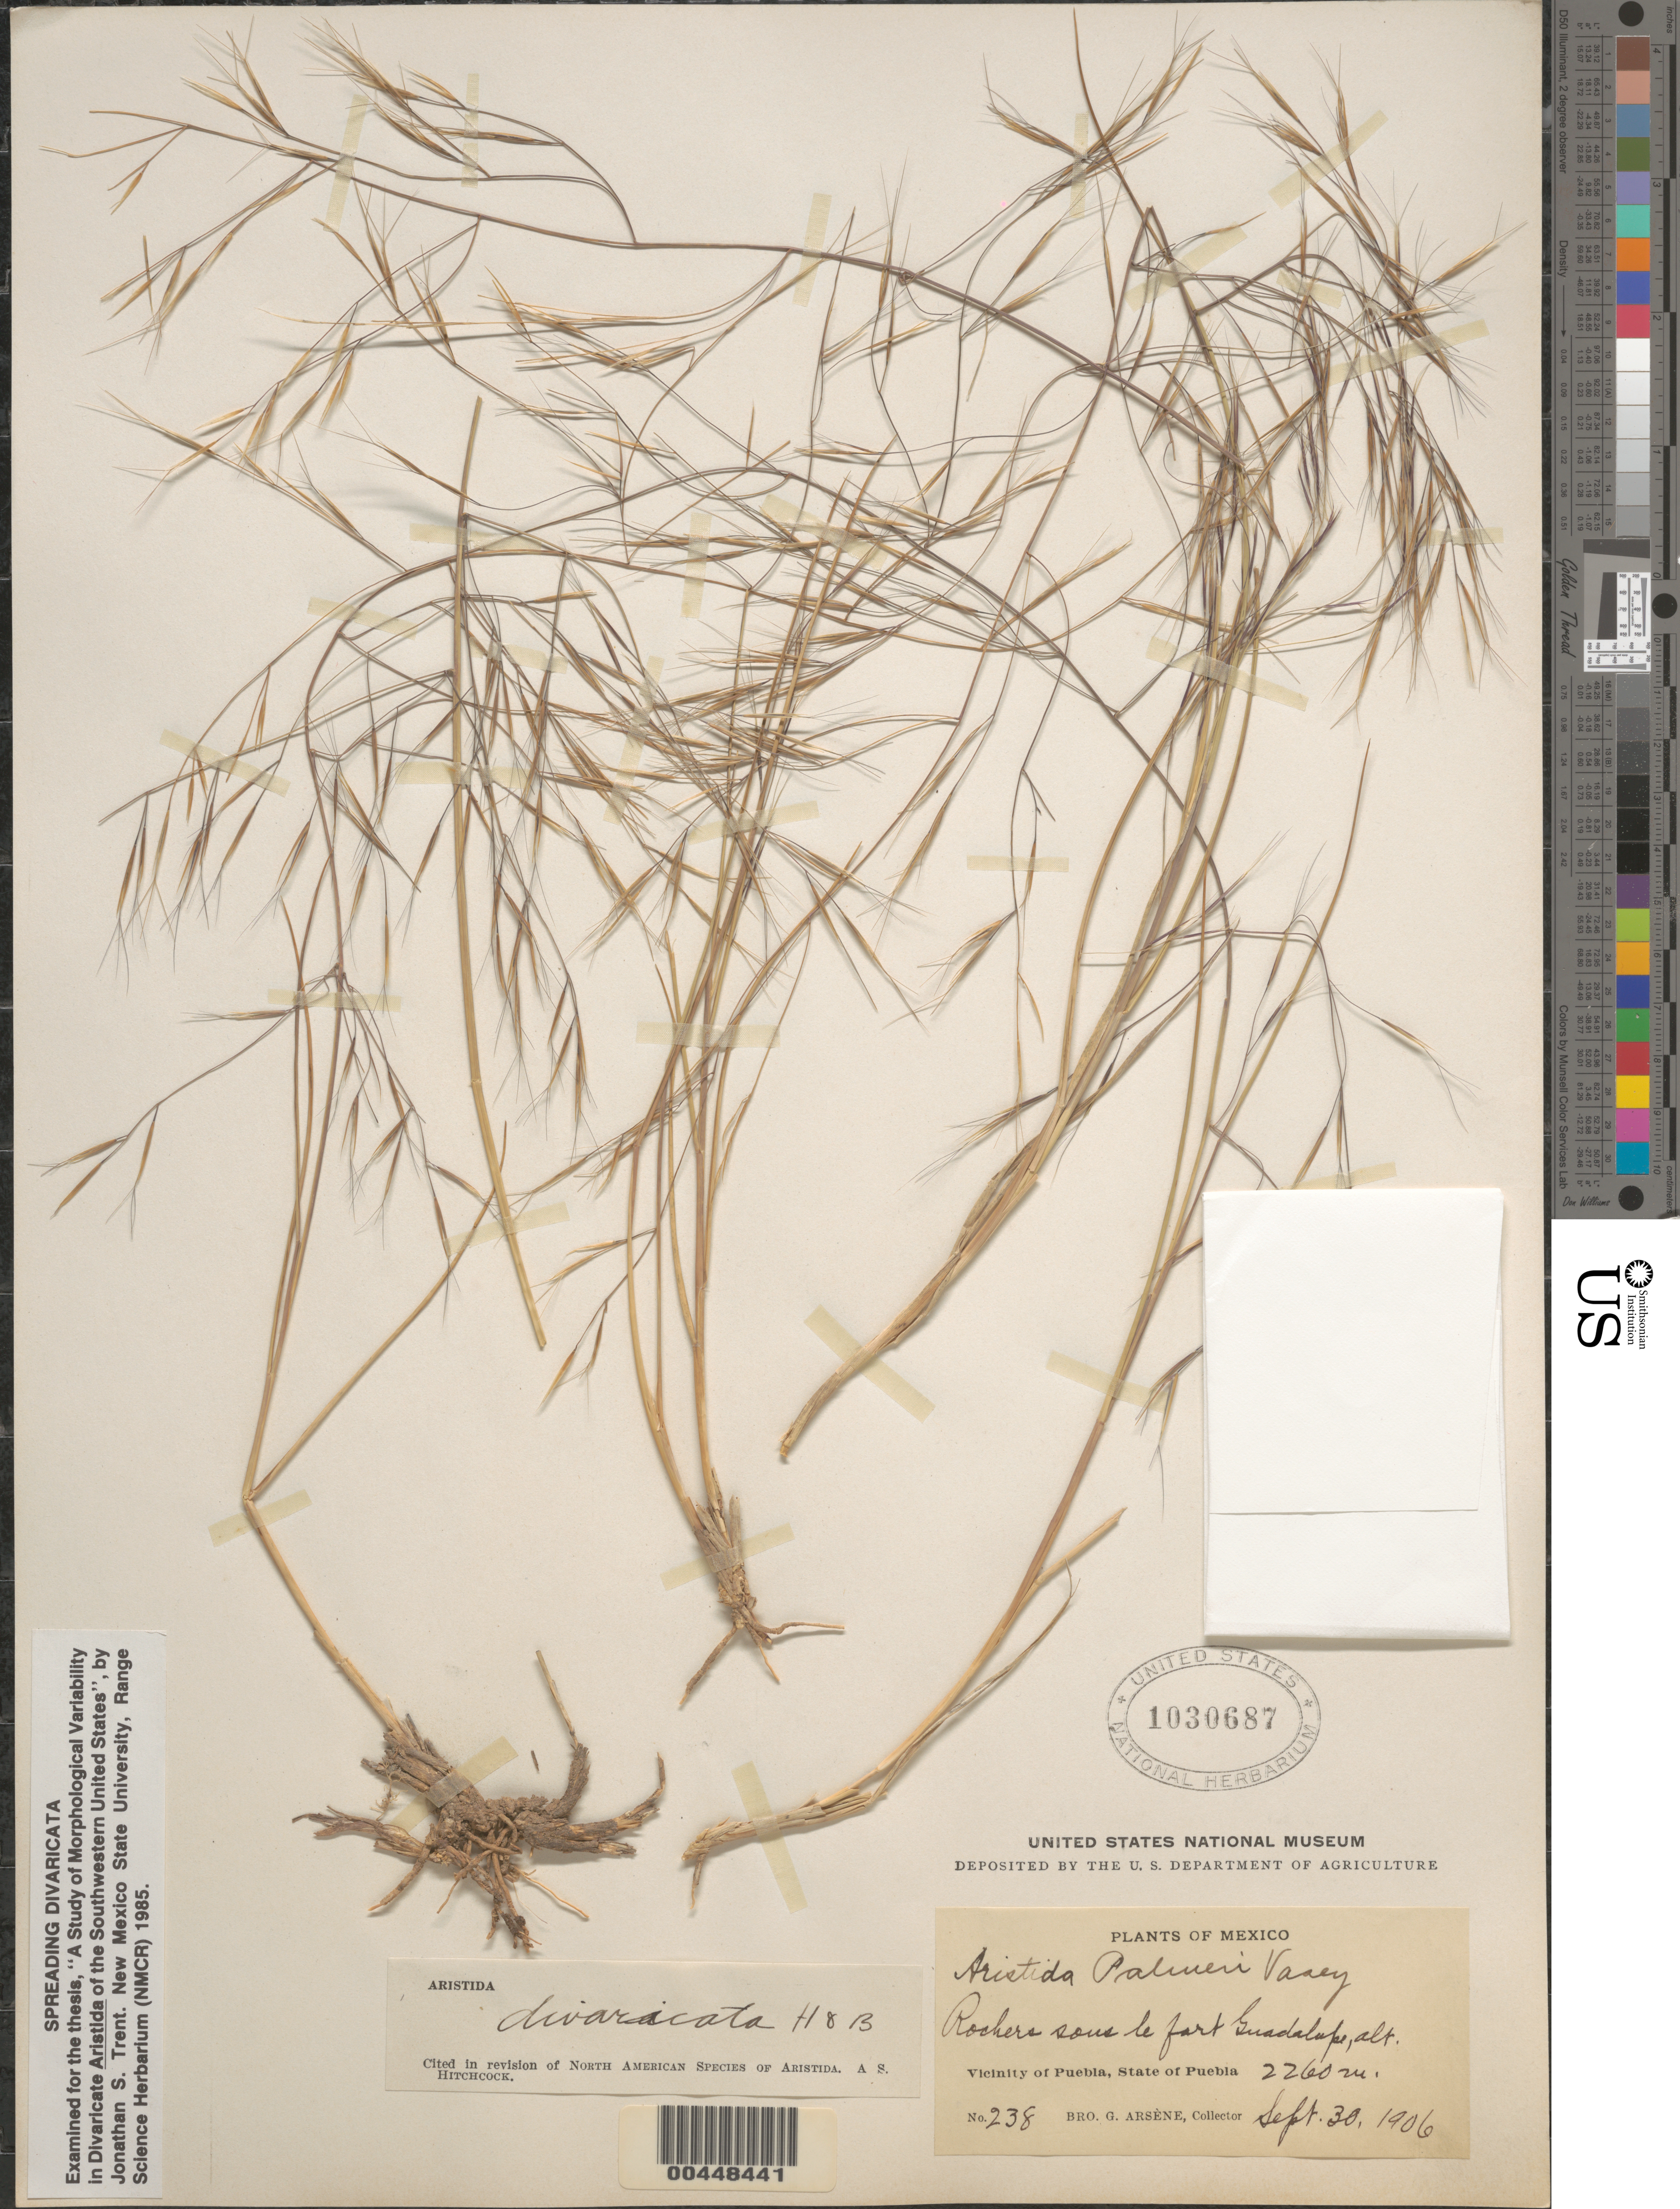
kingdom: Plantae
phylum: Tracheophyta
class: Liliopsida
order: Poales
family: Poaceae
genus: Aristida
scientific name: Aristida fendleriana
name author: Steud.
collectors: Bro. G. Arsène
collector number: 238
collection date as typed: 30 Sep 1906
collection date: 1906-09-30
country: Mexico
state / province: Puebla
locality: Vicinity of Puebla, fort Guadalupe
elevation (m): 2260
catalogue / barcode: US 1030687